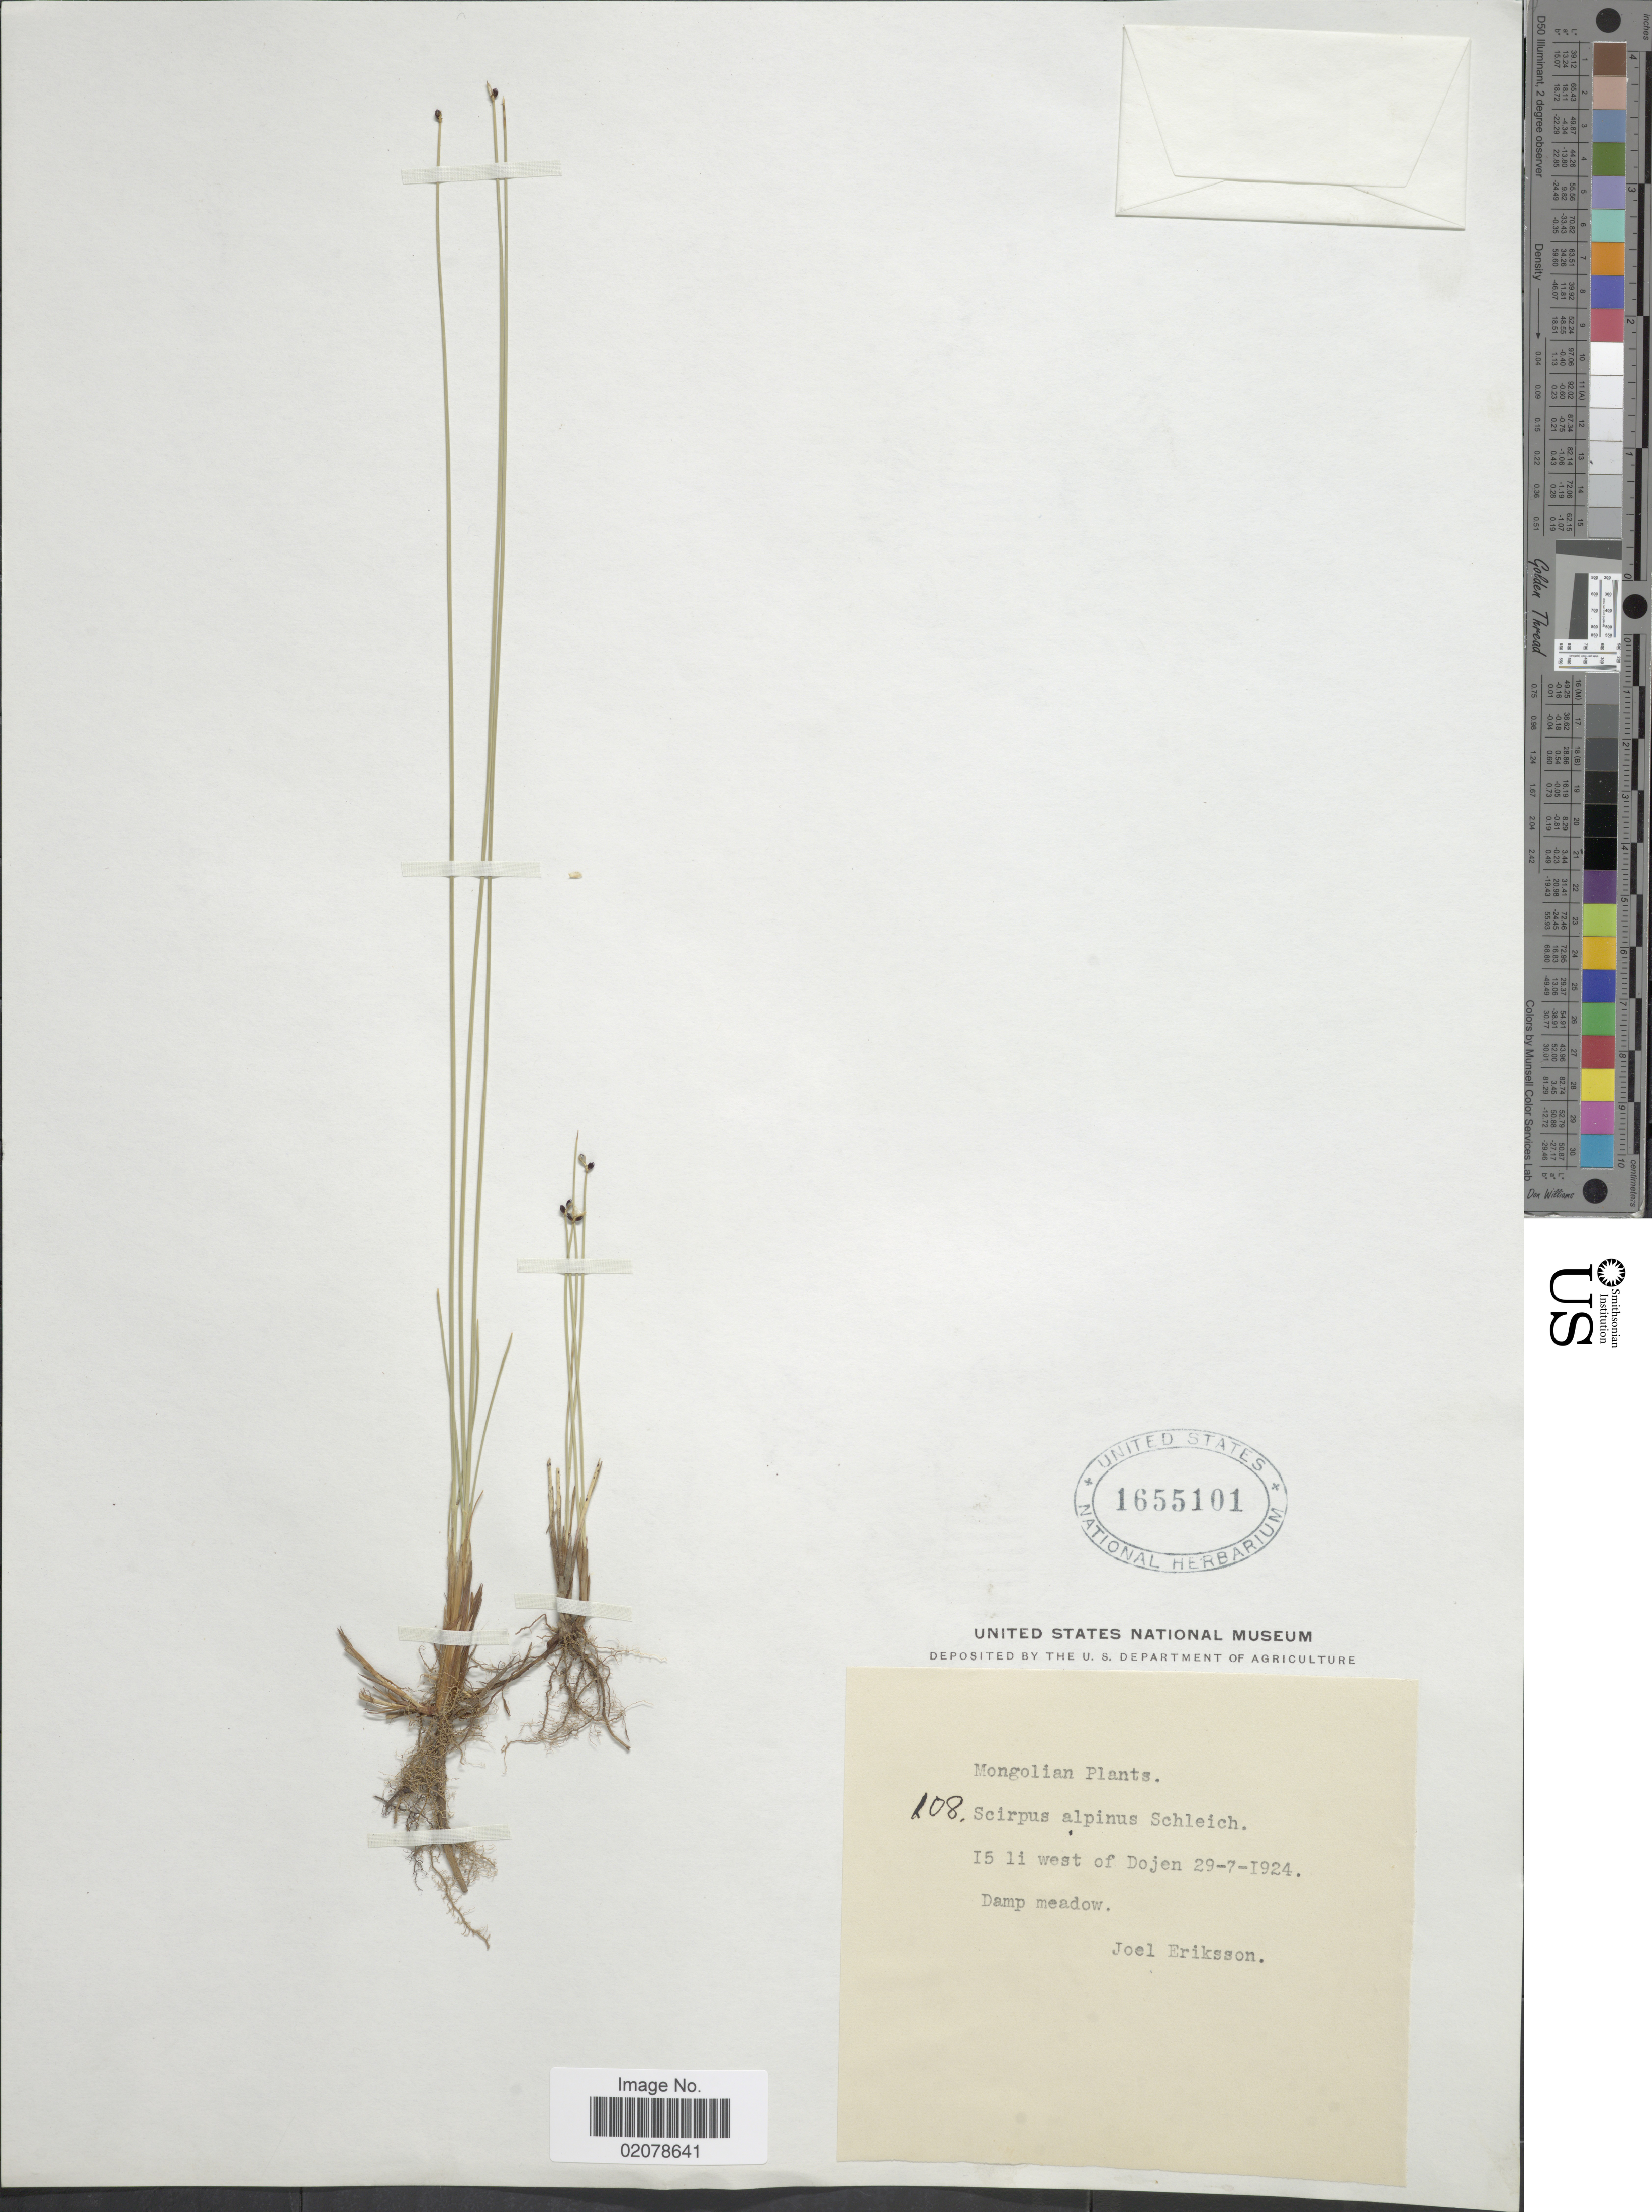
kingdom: Plantae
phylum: Tracheophyta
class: Liliopsida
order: Poales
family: Cyperaceae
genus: Trichophorum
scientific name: Trichophorum alpinum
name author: (L.) Pers.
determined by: Strong, M. T., (US), Smithsonian Institution - National Museum of Natural History (UNITED STATES)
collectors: J. Eriksson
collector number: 108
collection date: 1924-07-29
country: Mongolia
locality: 15 li west of Dojen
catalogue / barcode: US 1655101